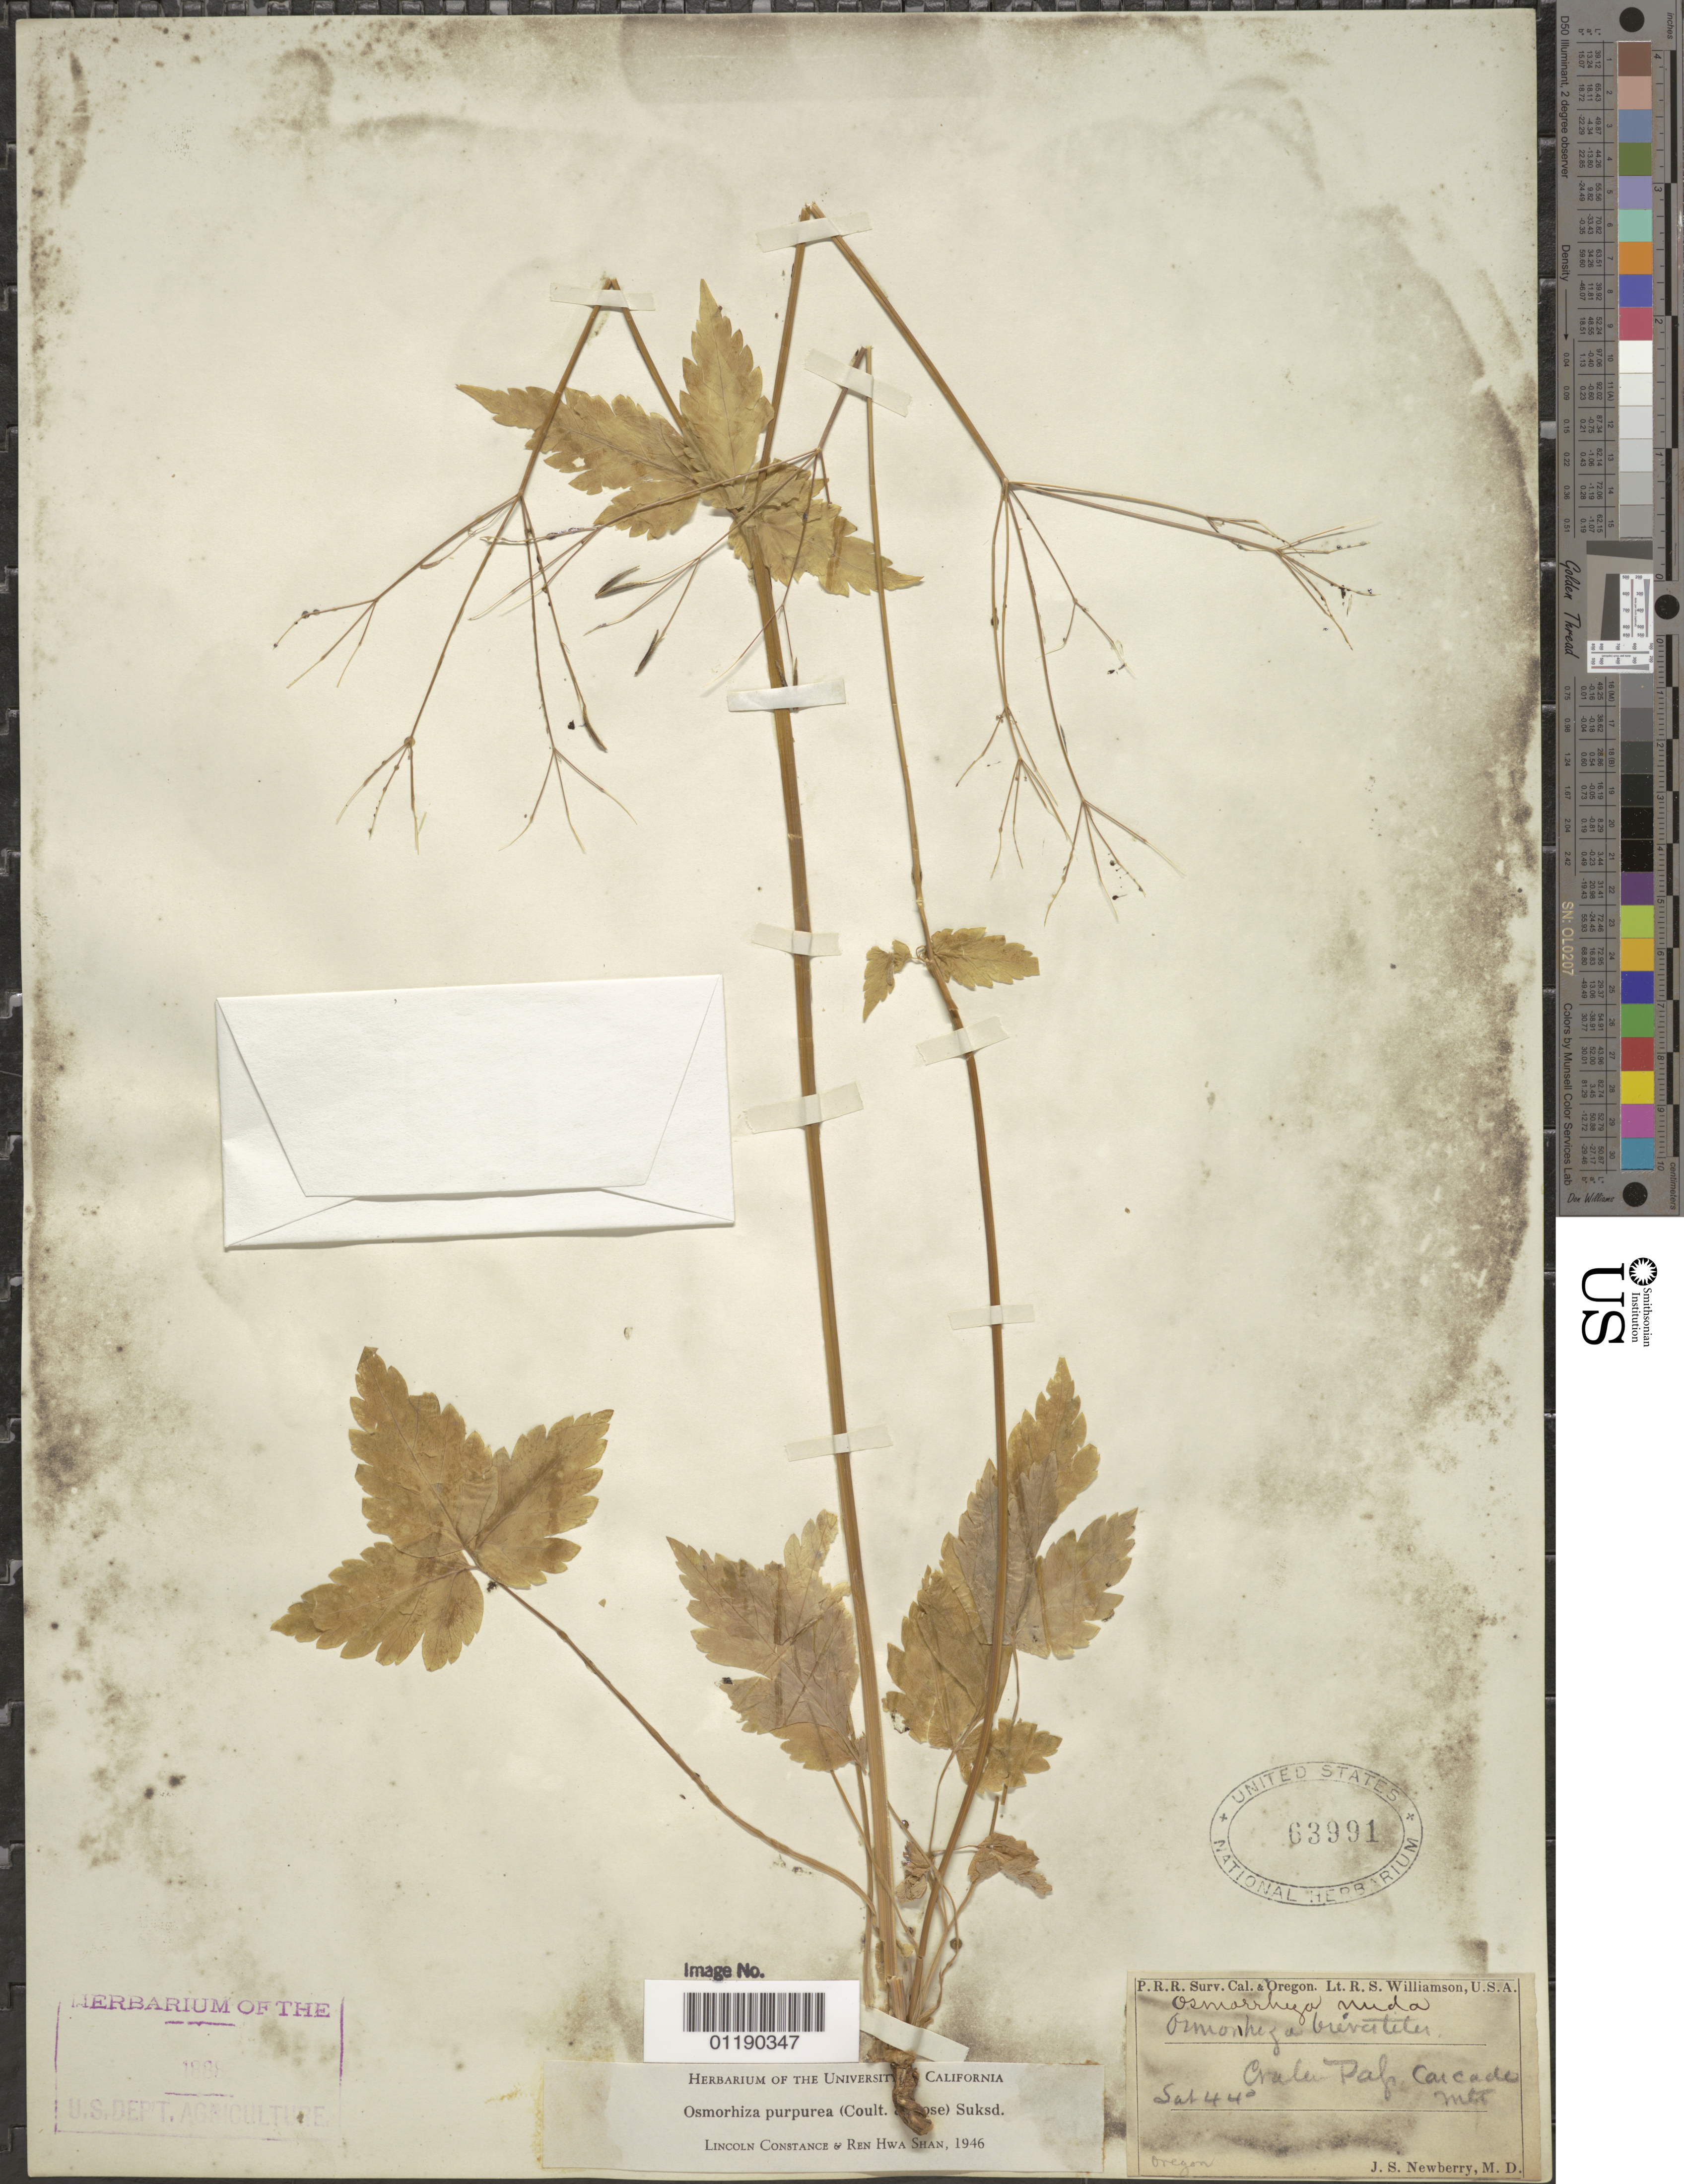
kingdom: Plantae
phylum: Tracheophyta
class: Magnoliopsida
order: Apiales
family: Apiaceae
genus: Osmorhiza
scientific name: Osmorhiza purpurea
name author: (J.M. Coult. & Rose) Suksd.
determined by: Constance, L.; Shan, R. H.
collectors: J. S. Newberry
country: United States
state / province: Oregon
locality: Cascade Mtns.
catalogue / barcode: US 63991